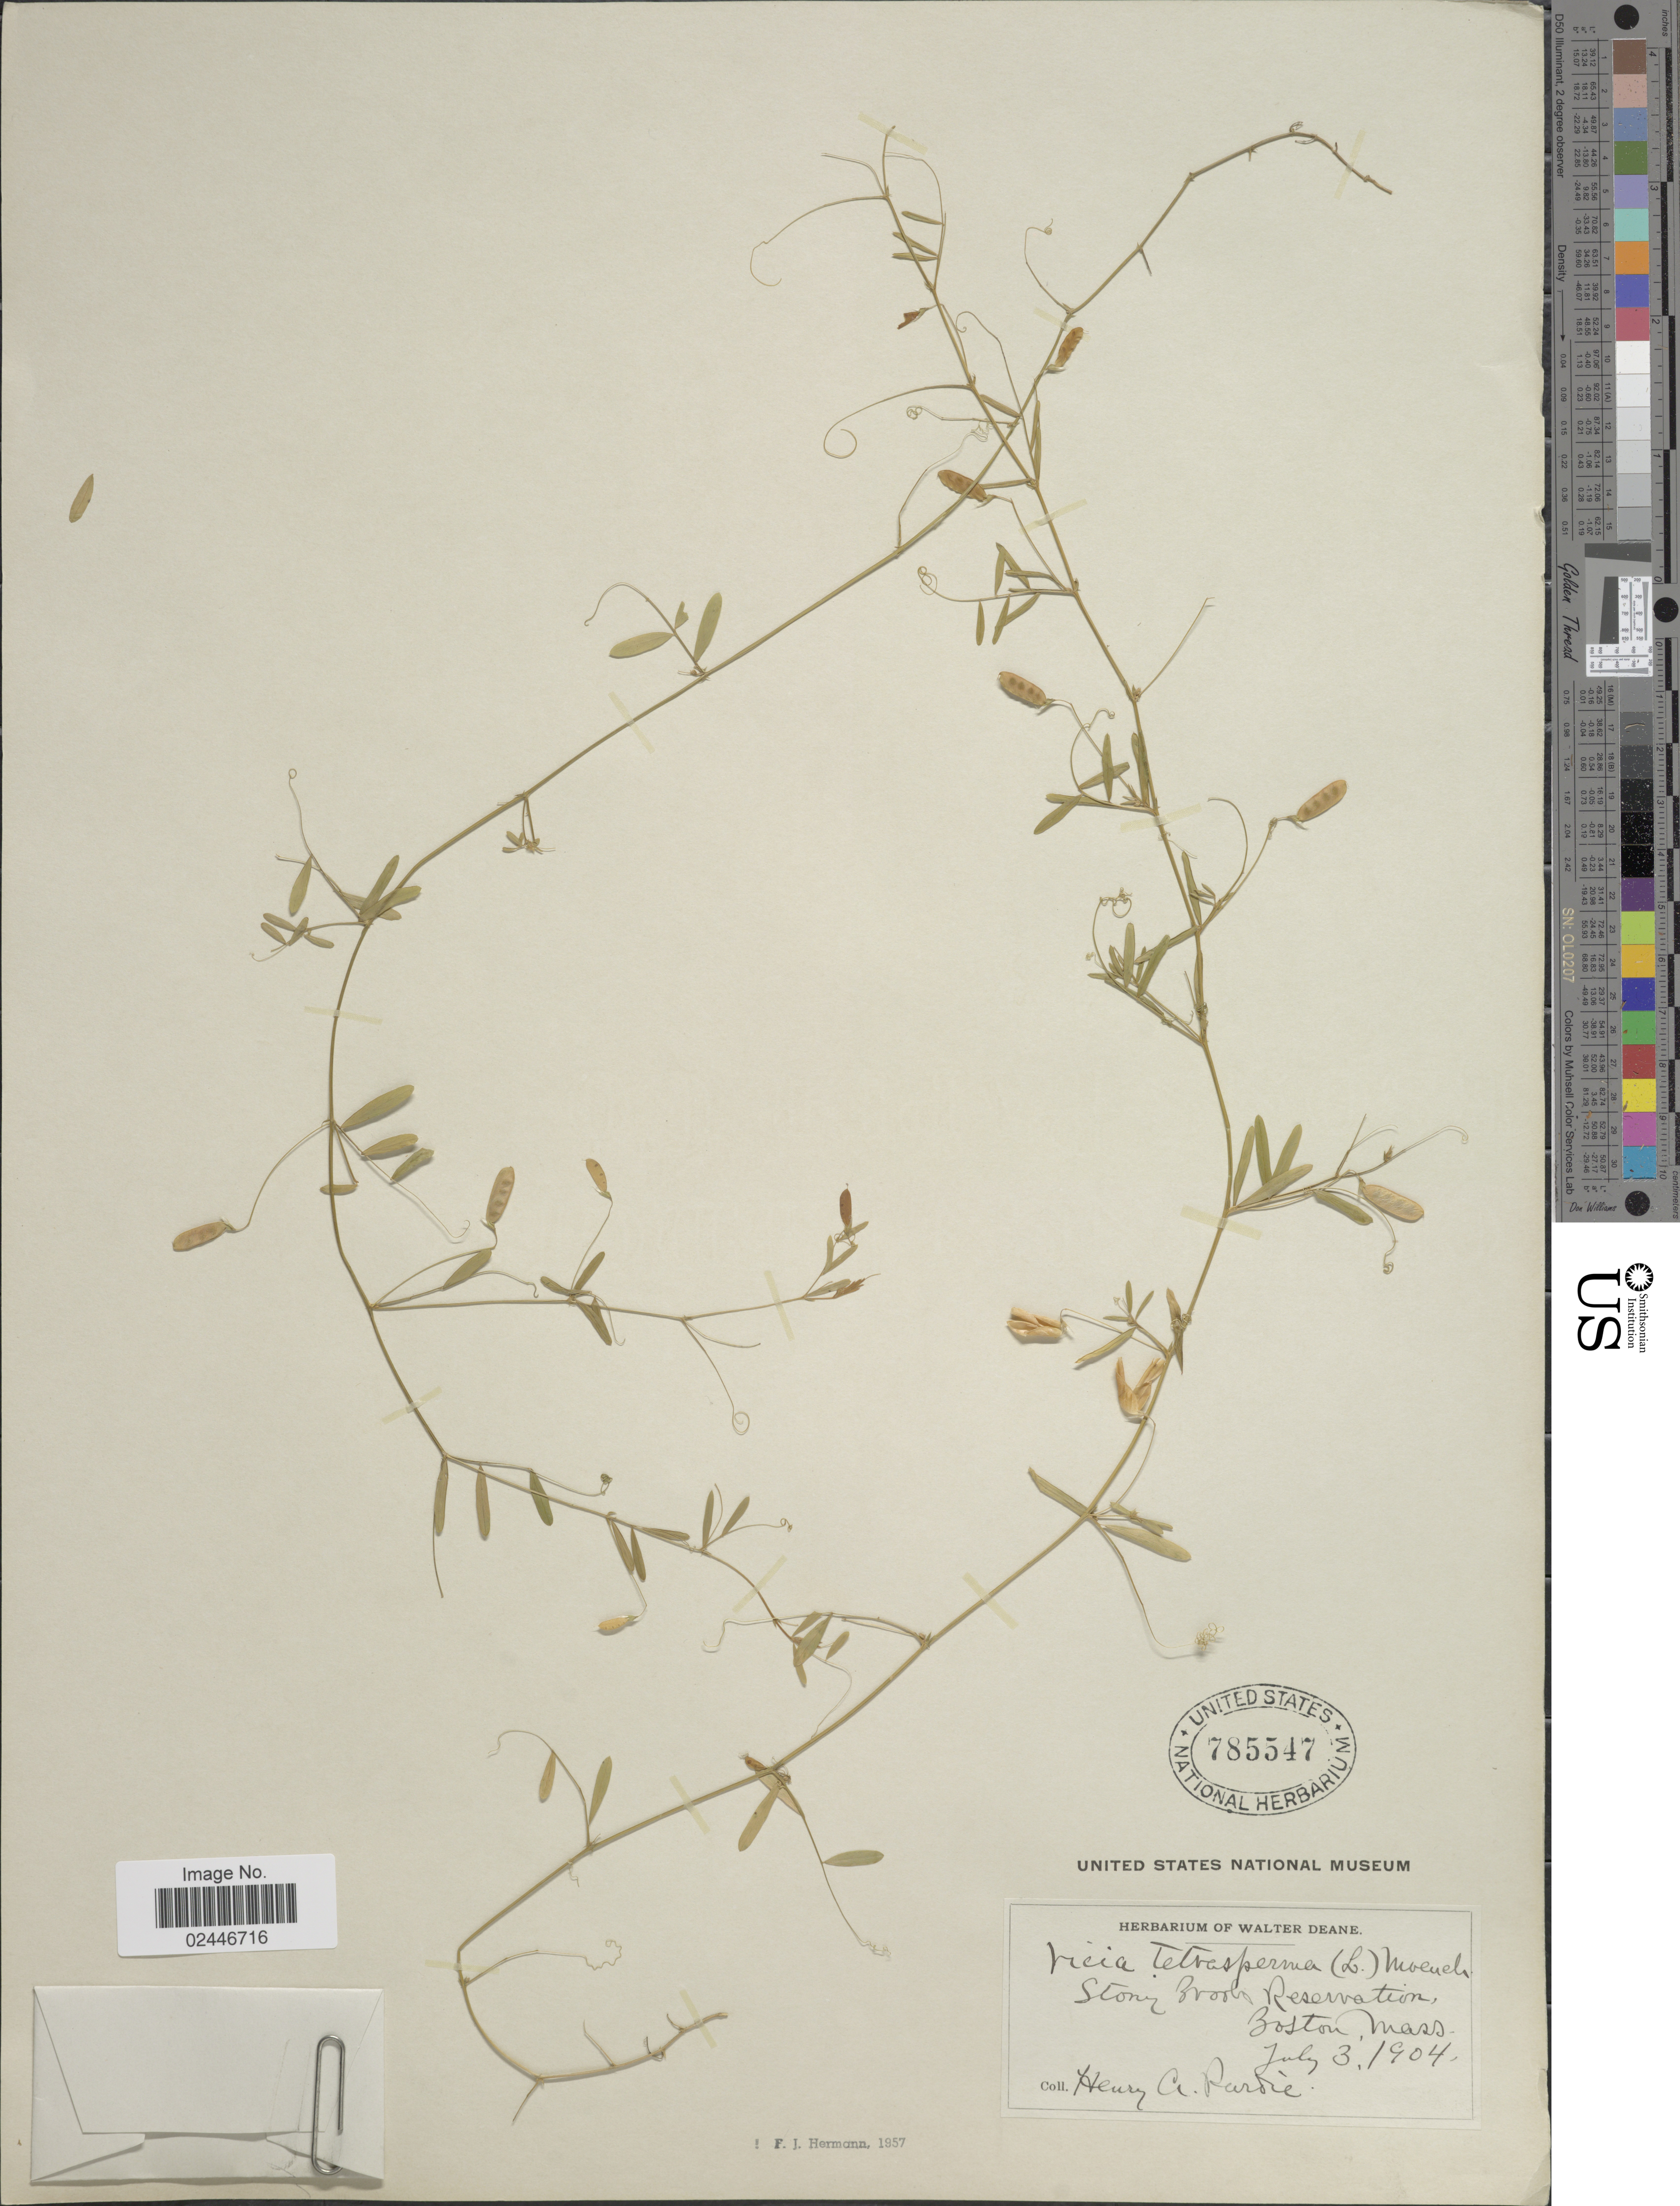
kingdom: Plantae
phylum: Tracheophyta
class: Magnoliopsida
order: Fabales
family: Fabaceae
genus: Vicia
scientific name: Vicia tetrasperma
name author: (L.) Schreb.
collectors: H. Purdie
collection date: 1904-07-03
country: United States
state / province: Massachusetts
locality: Stony Brooks Reservation, Boston.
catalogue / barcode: US 785547